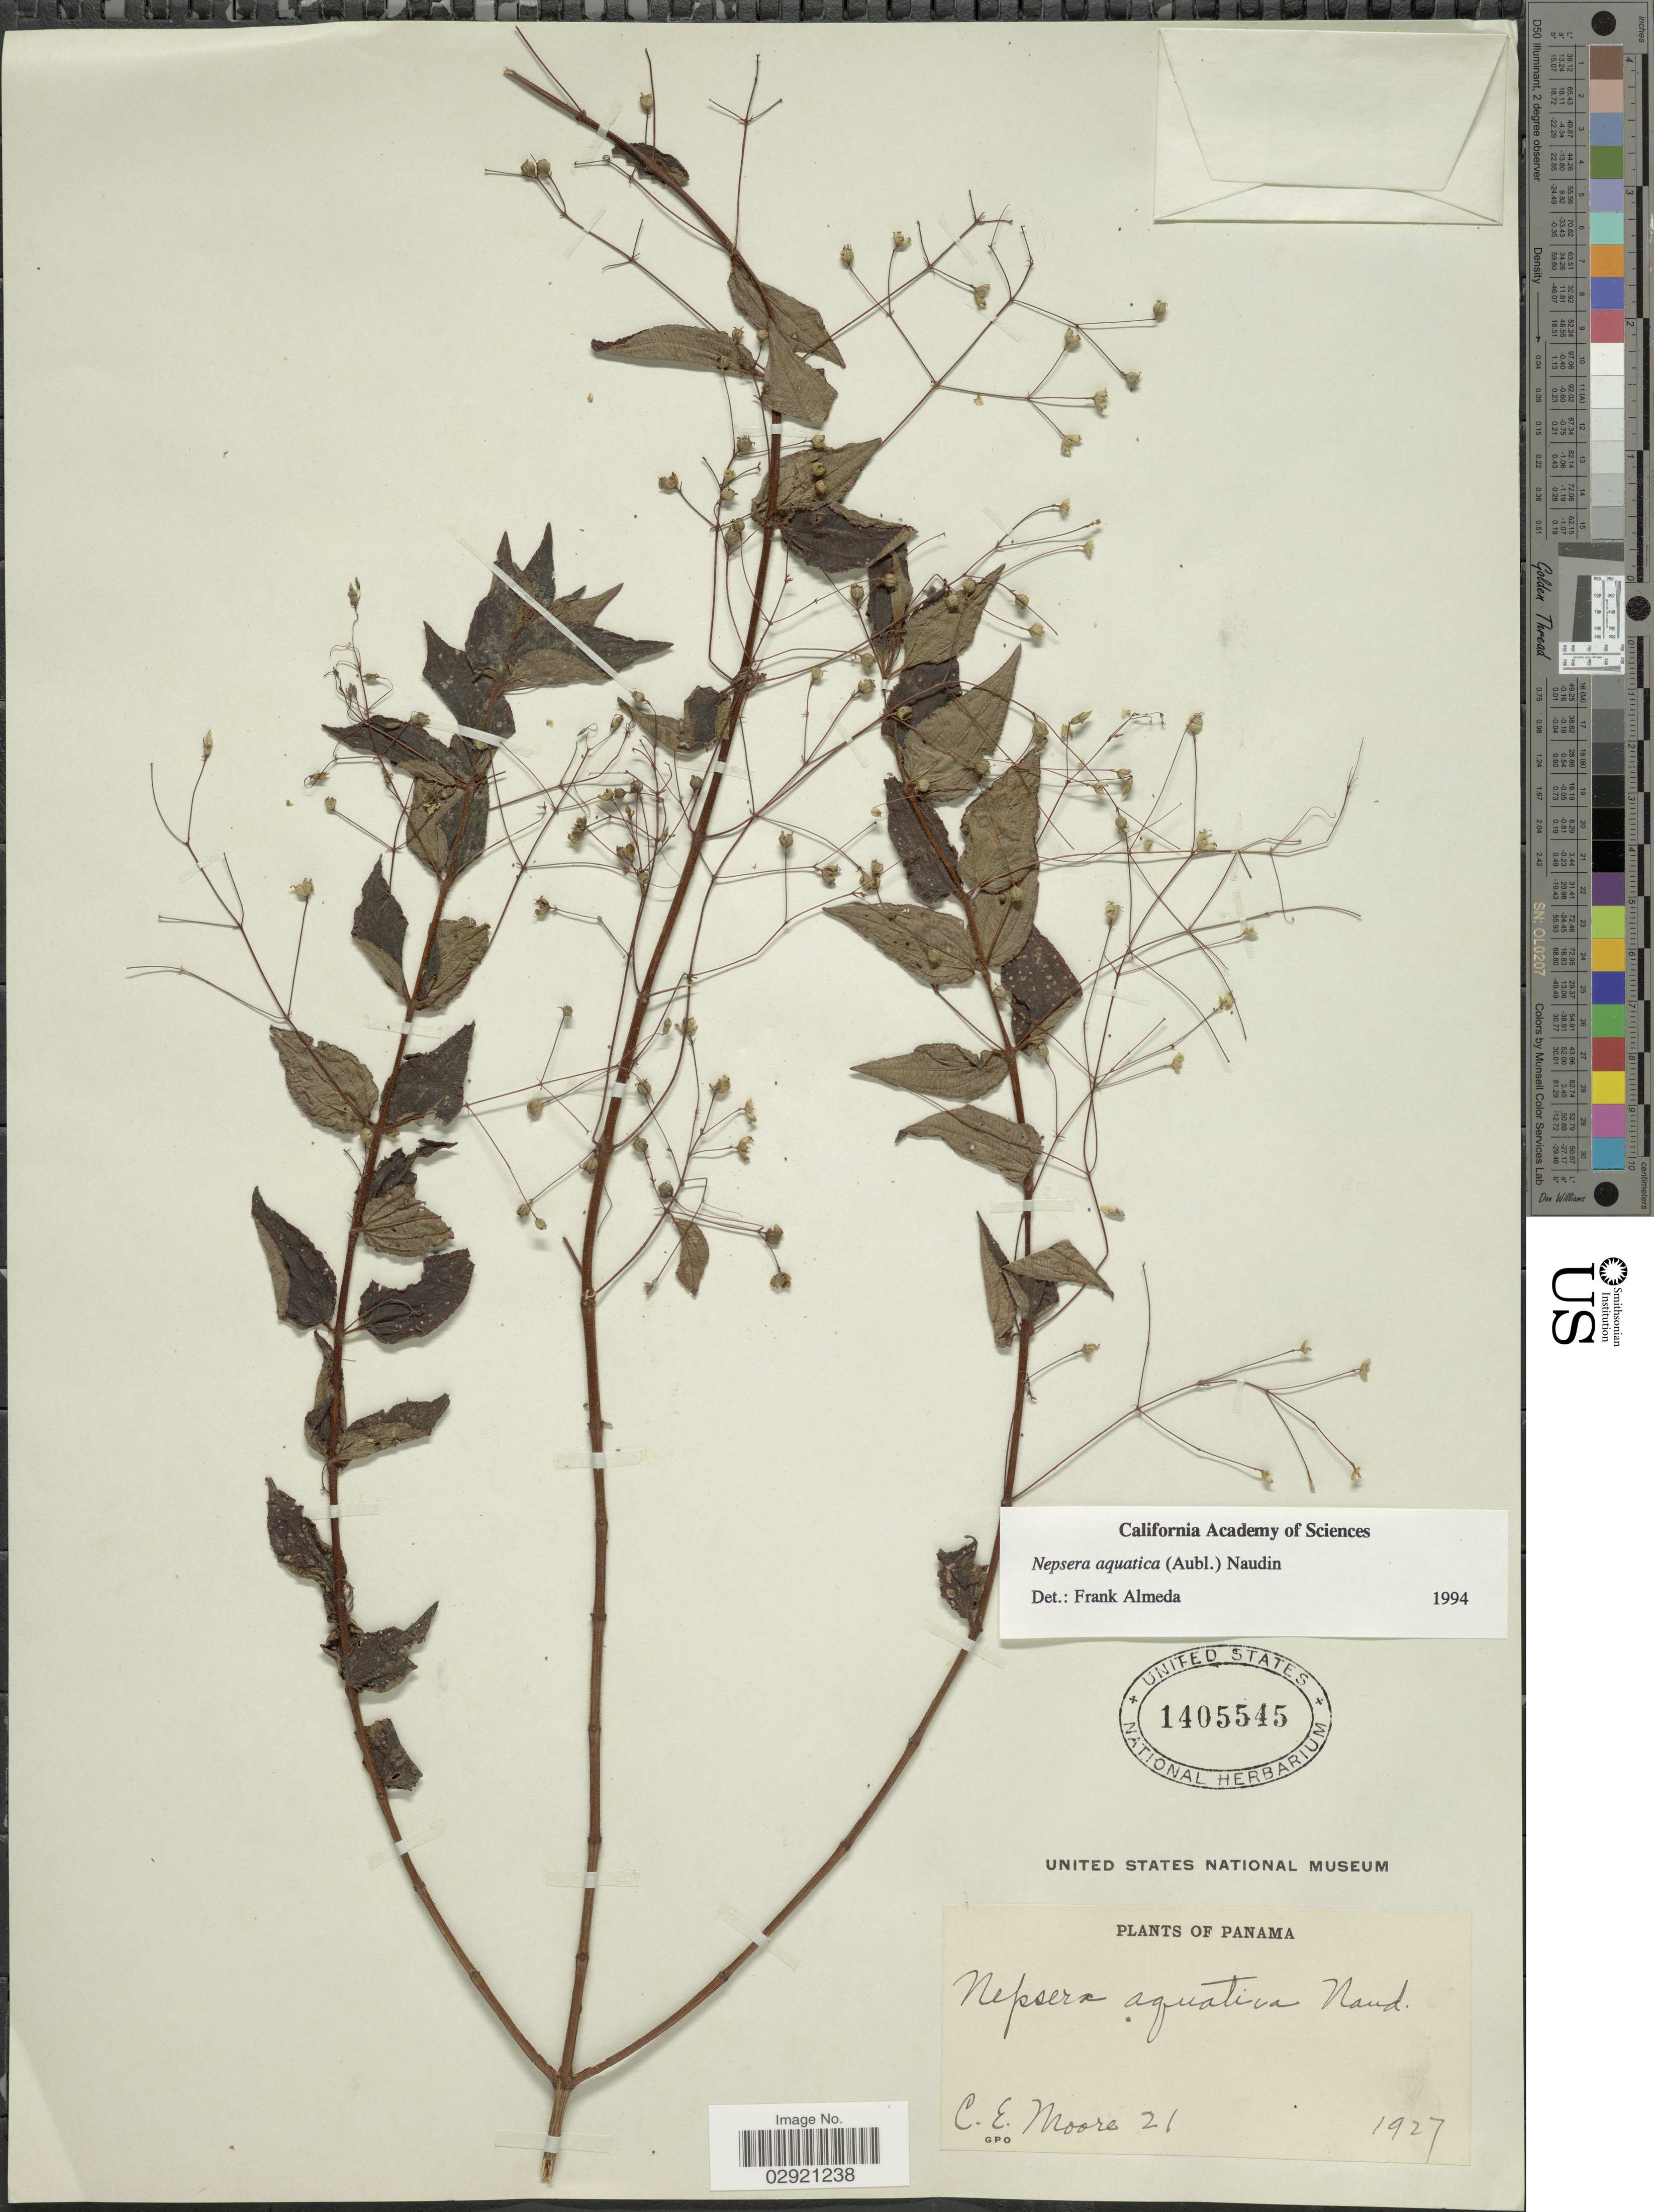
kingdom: Plantae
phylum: Tracheophyta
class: Magnoliopsida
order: Myrtales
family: Melastomataceae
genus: Nepsera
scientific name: Nepsera aquatica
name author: (Aubl.) Naudin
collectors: C. Moore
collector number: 21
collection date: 1927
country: Panama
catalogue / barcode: US 1405545